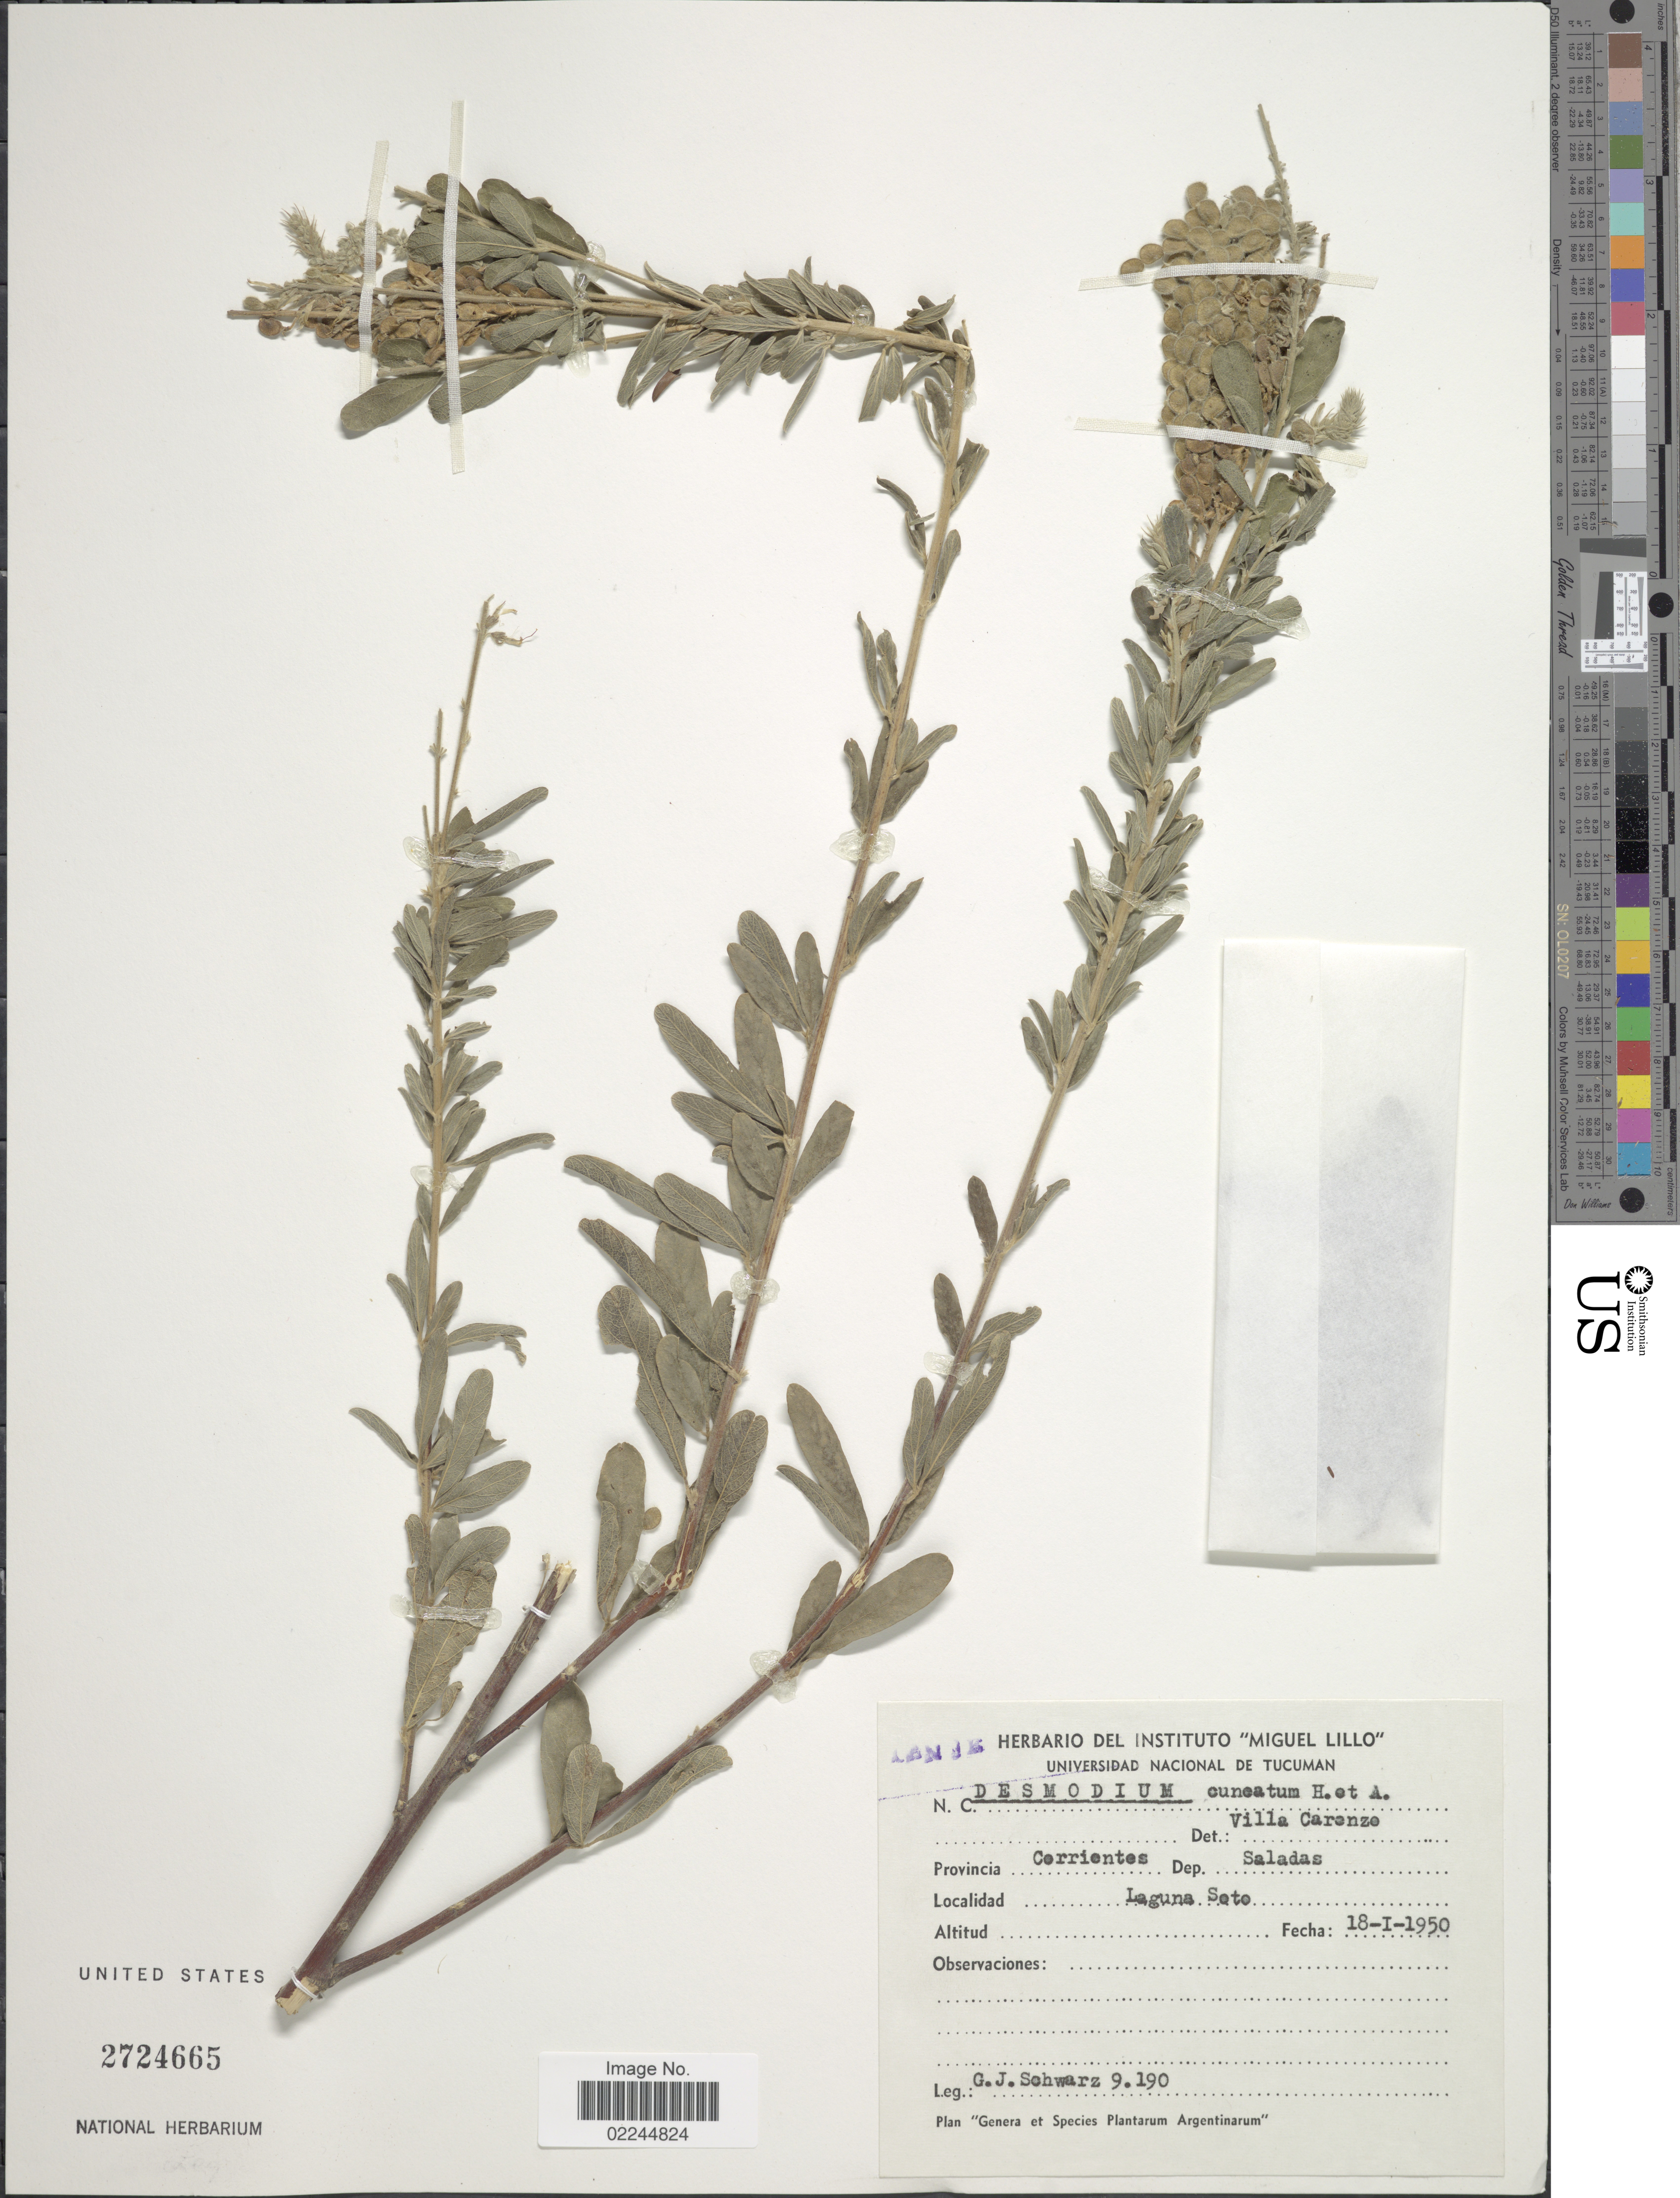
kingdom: Plantae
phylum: Tracheophyta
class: Magnoliopsida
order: Fabales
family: Fabaceae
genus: Desmodium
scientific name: Desmodium cuneatum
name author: Hook. & Arn.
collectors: G. J. Schwarz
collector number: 9190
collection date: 1950-01-18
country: Argentina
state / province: Corrientes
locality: Dep. Saladas, Laguna Sete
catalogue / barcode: US 2724665